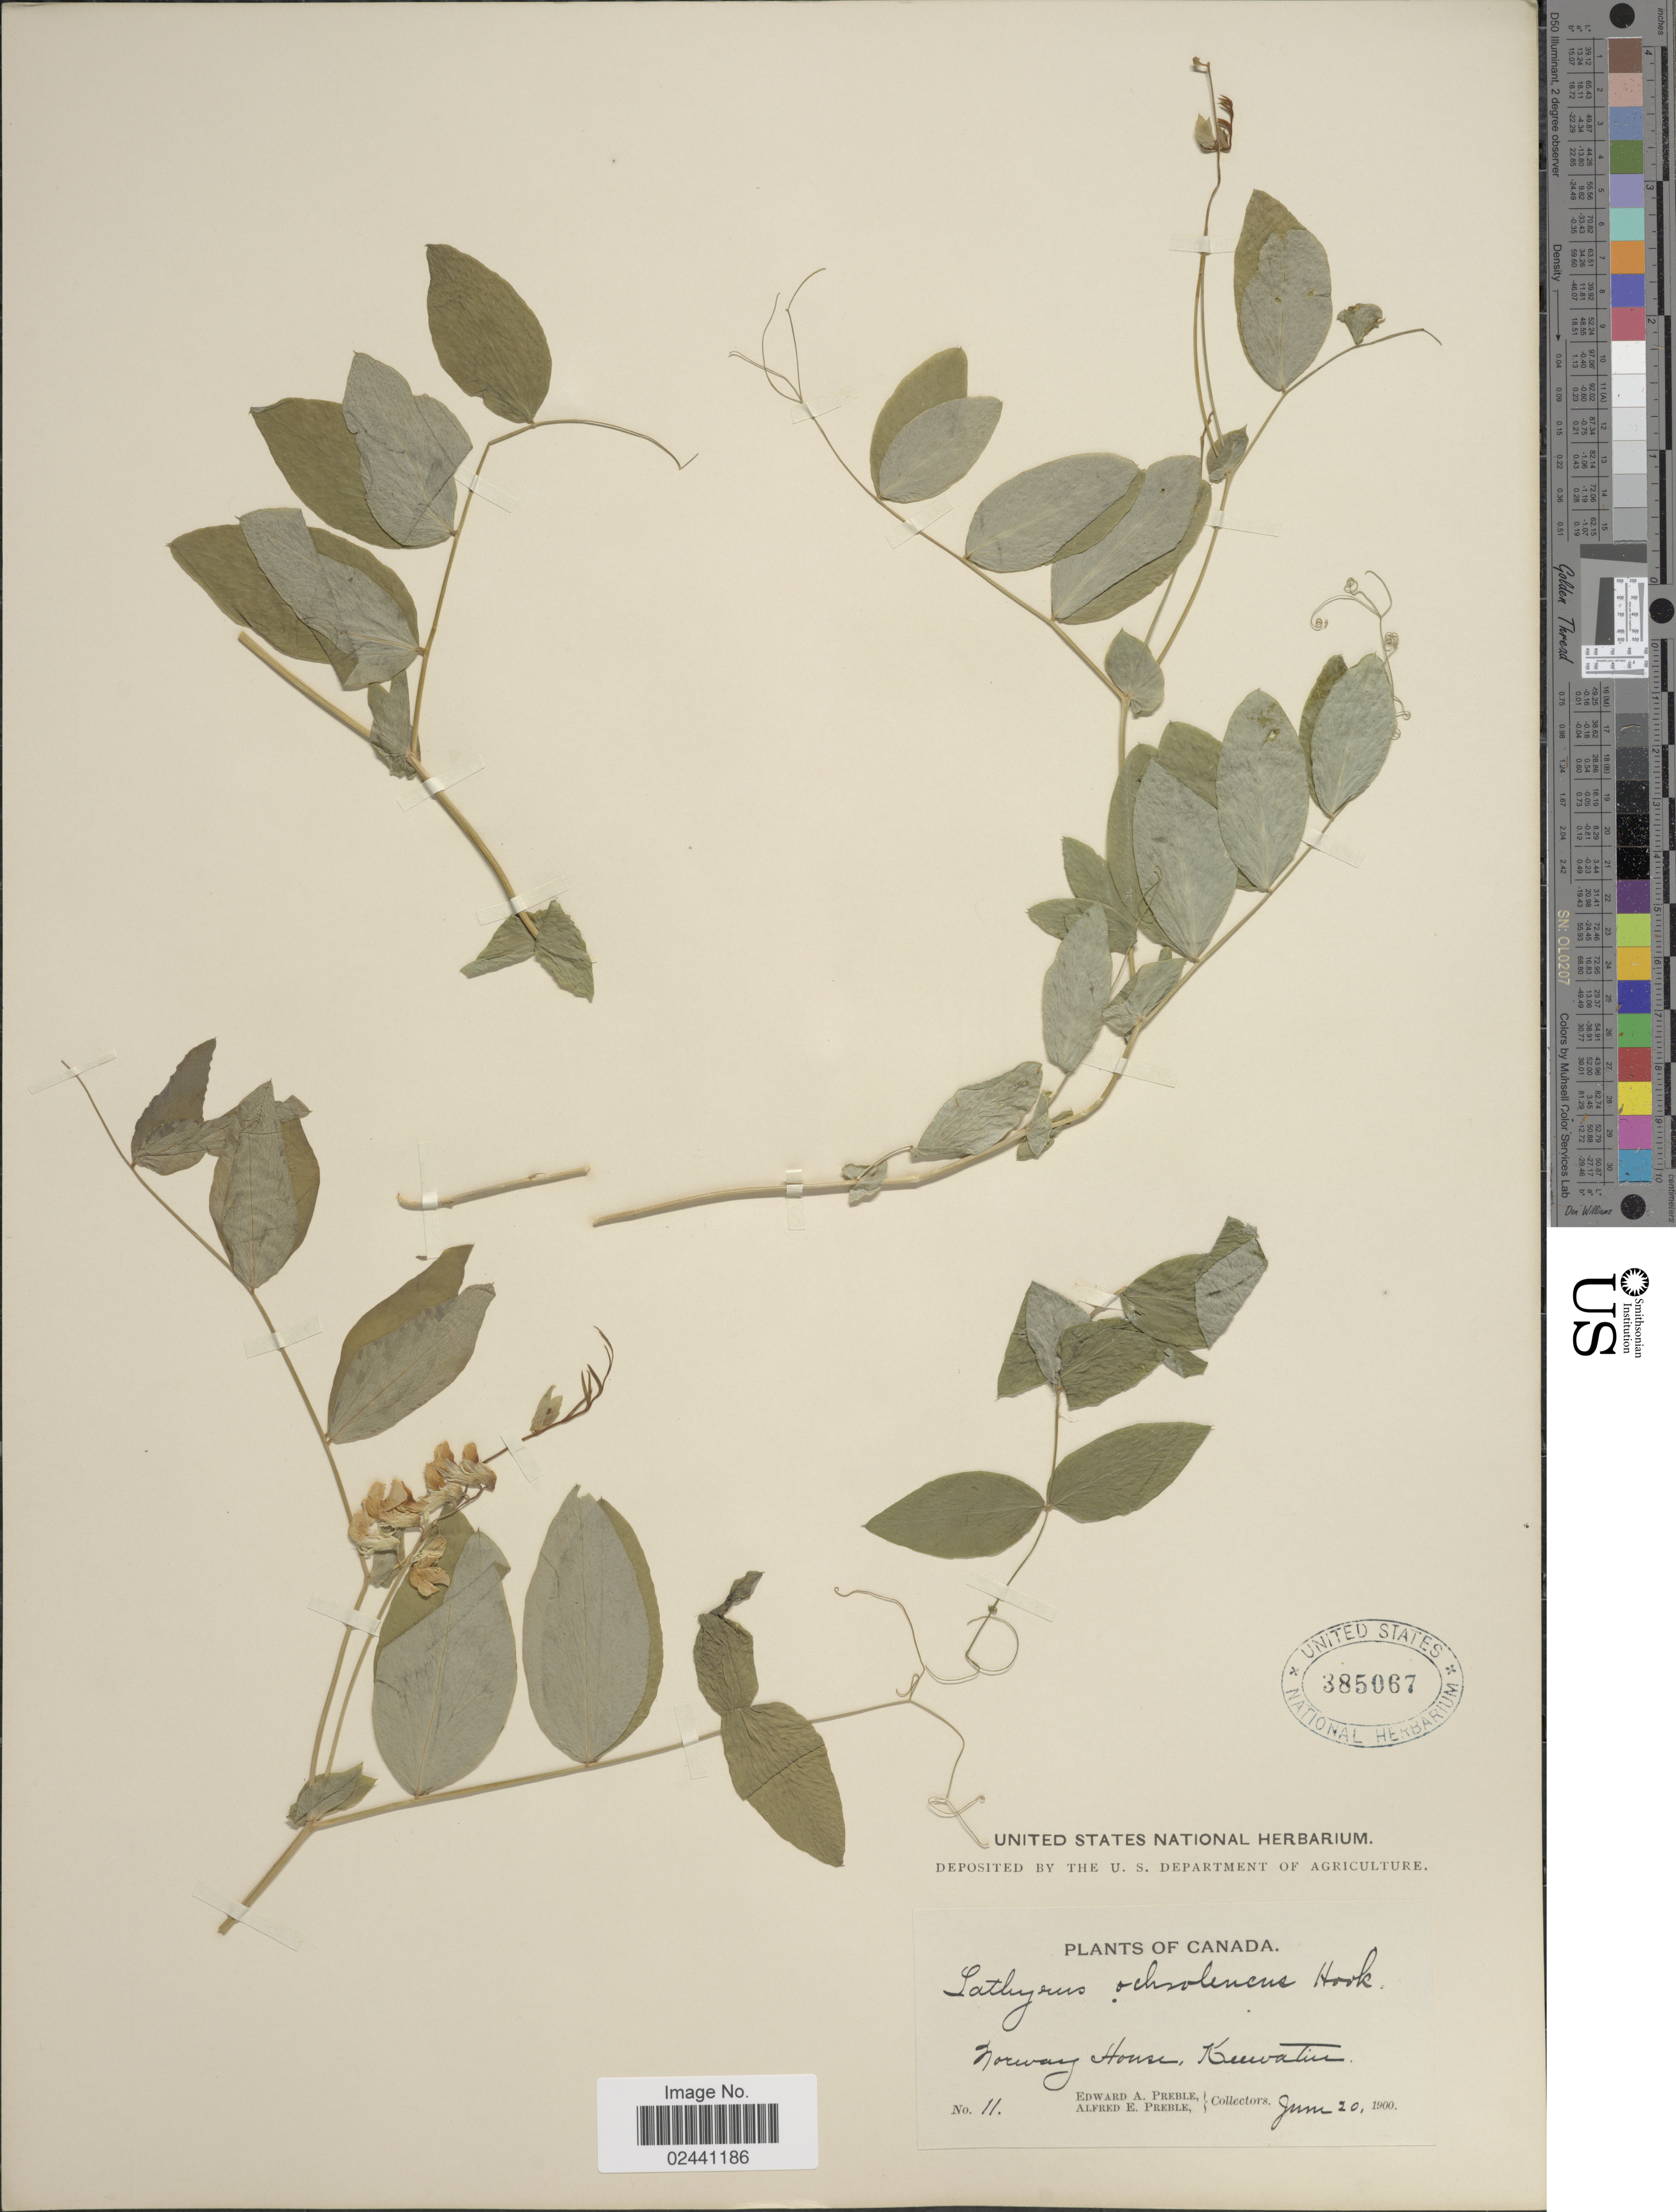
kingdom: Plantae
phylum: Tracheophyta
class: Magnoliopsida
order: Fabales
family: Fabaceae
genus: Lathyrus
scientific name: Lathyrus ochroleucus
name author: Hook.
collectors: E. Preble & A. Preble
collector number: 11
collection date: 1900-06-20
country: Canada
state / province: Ontario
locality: Norway House, Keewatin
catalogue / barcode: US 385067